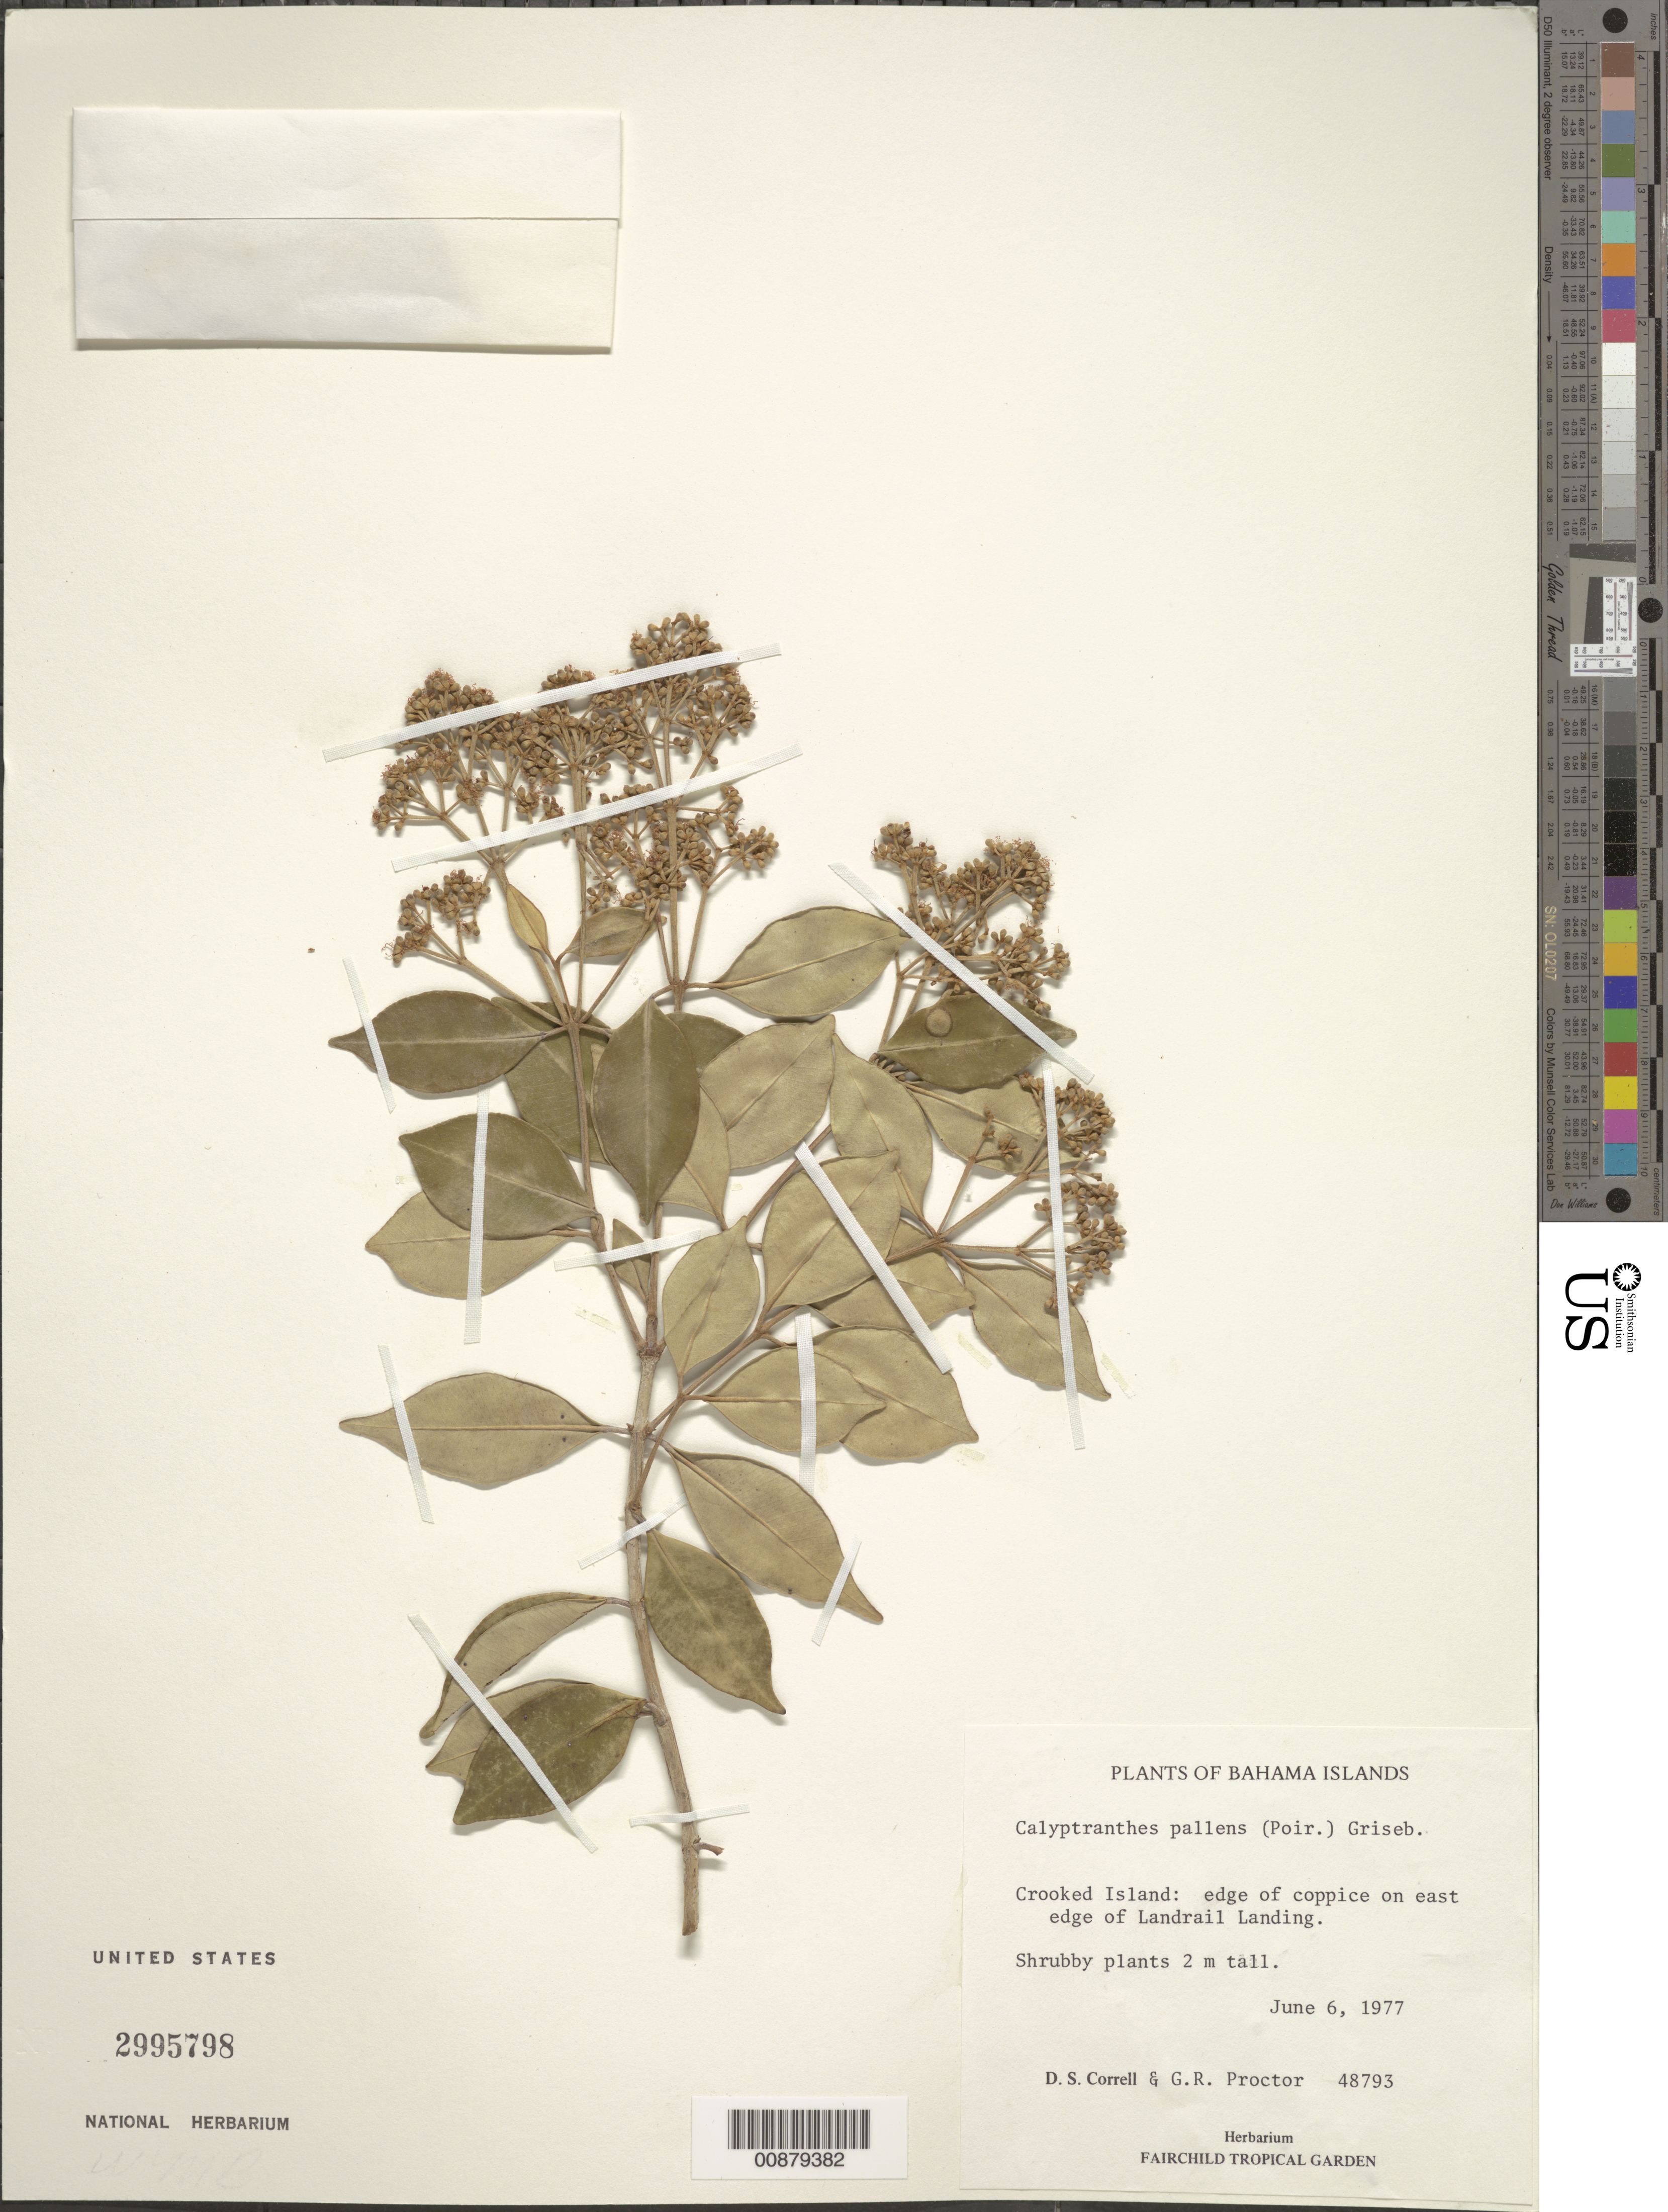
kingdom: Plantae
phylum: Tracheophyta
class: Magnoliopsida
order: Myrtales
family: Myrtaceae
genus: Myrcia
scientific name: Myrcia neopallens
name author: A.R. Lourenço & E. Lucas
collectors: D. S. Correll & G. R. Proctor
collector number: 48793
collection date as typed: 06 Jun 1977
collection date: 1977-06-06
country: Bahamas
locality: Crooked Island, east edge of Landrail Landing.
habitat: edge of coppice.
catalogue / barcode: US 2995798